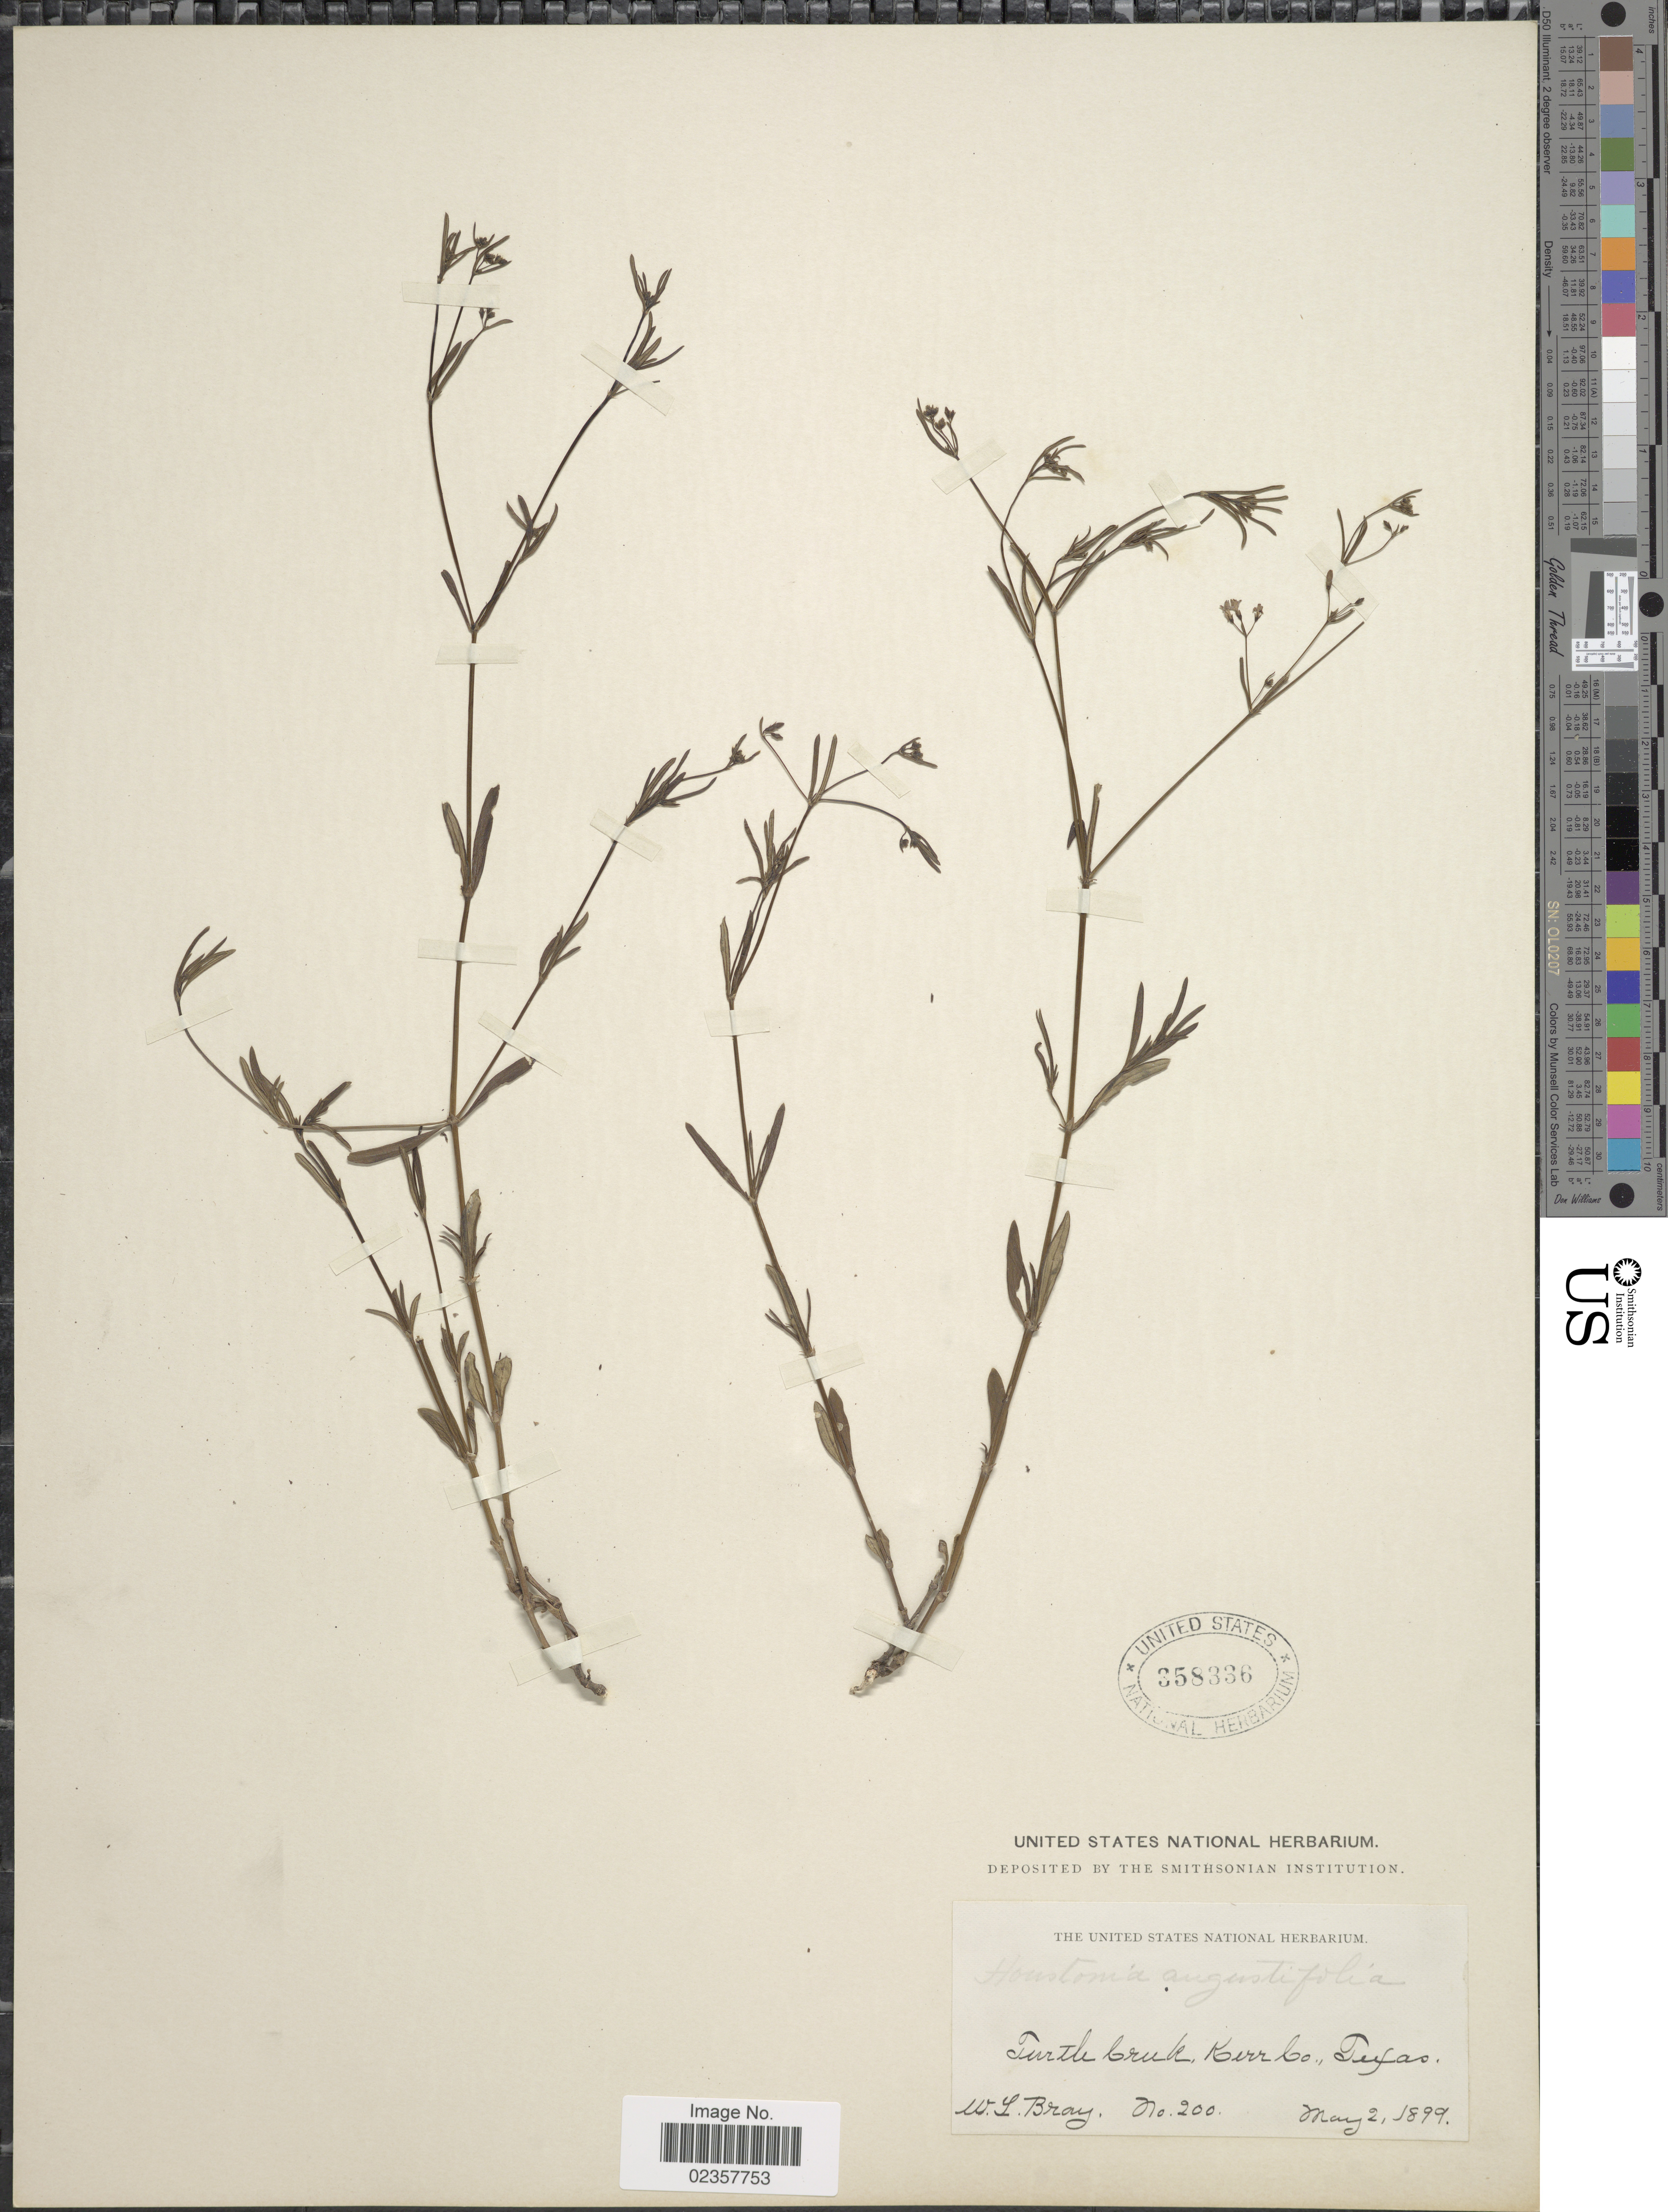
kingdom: Plantae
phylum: Tracheophyta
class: Magnoliopsida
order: Gentianales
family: Rubiaceae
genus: Houstonia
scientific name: Houstonia nigricans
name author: (Lam.) Fernald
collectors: W. L. Bray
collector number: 200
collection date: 1899-05-02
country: United States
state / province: Texas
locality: Turtle Creek Kerr Co., Texas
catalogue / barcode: US 358336